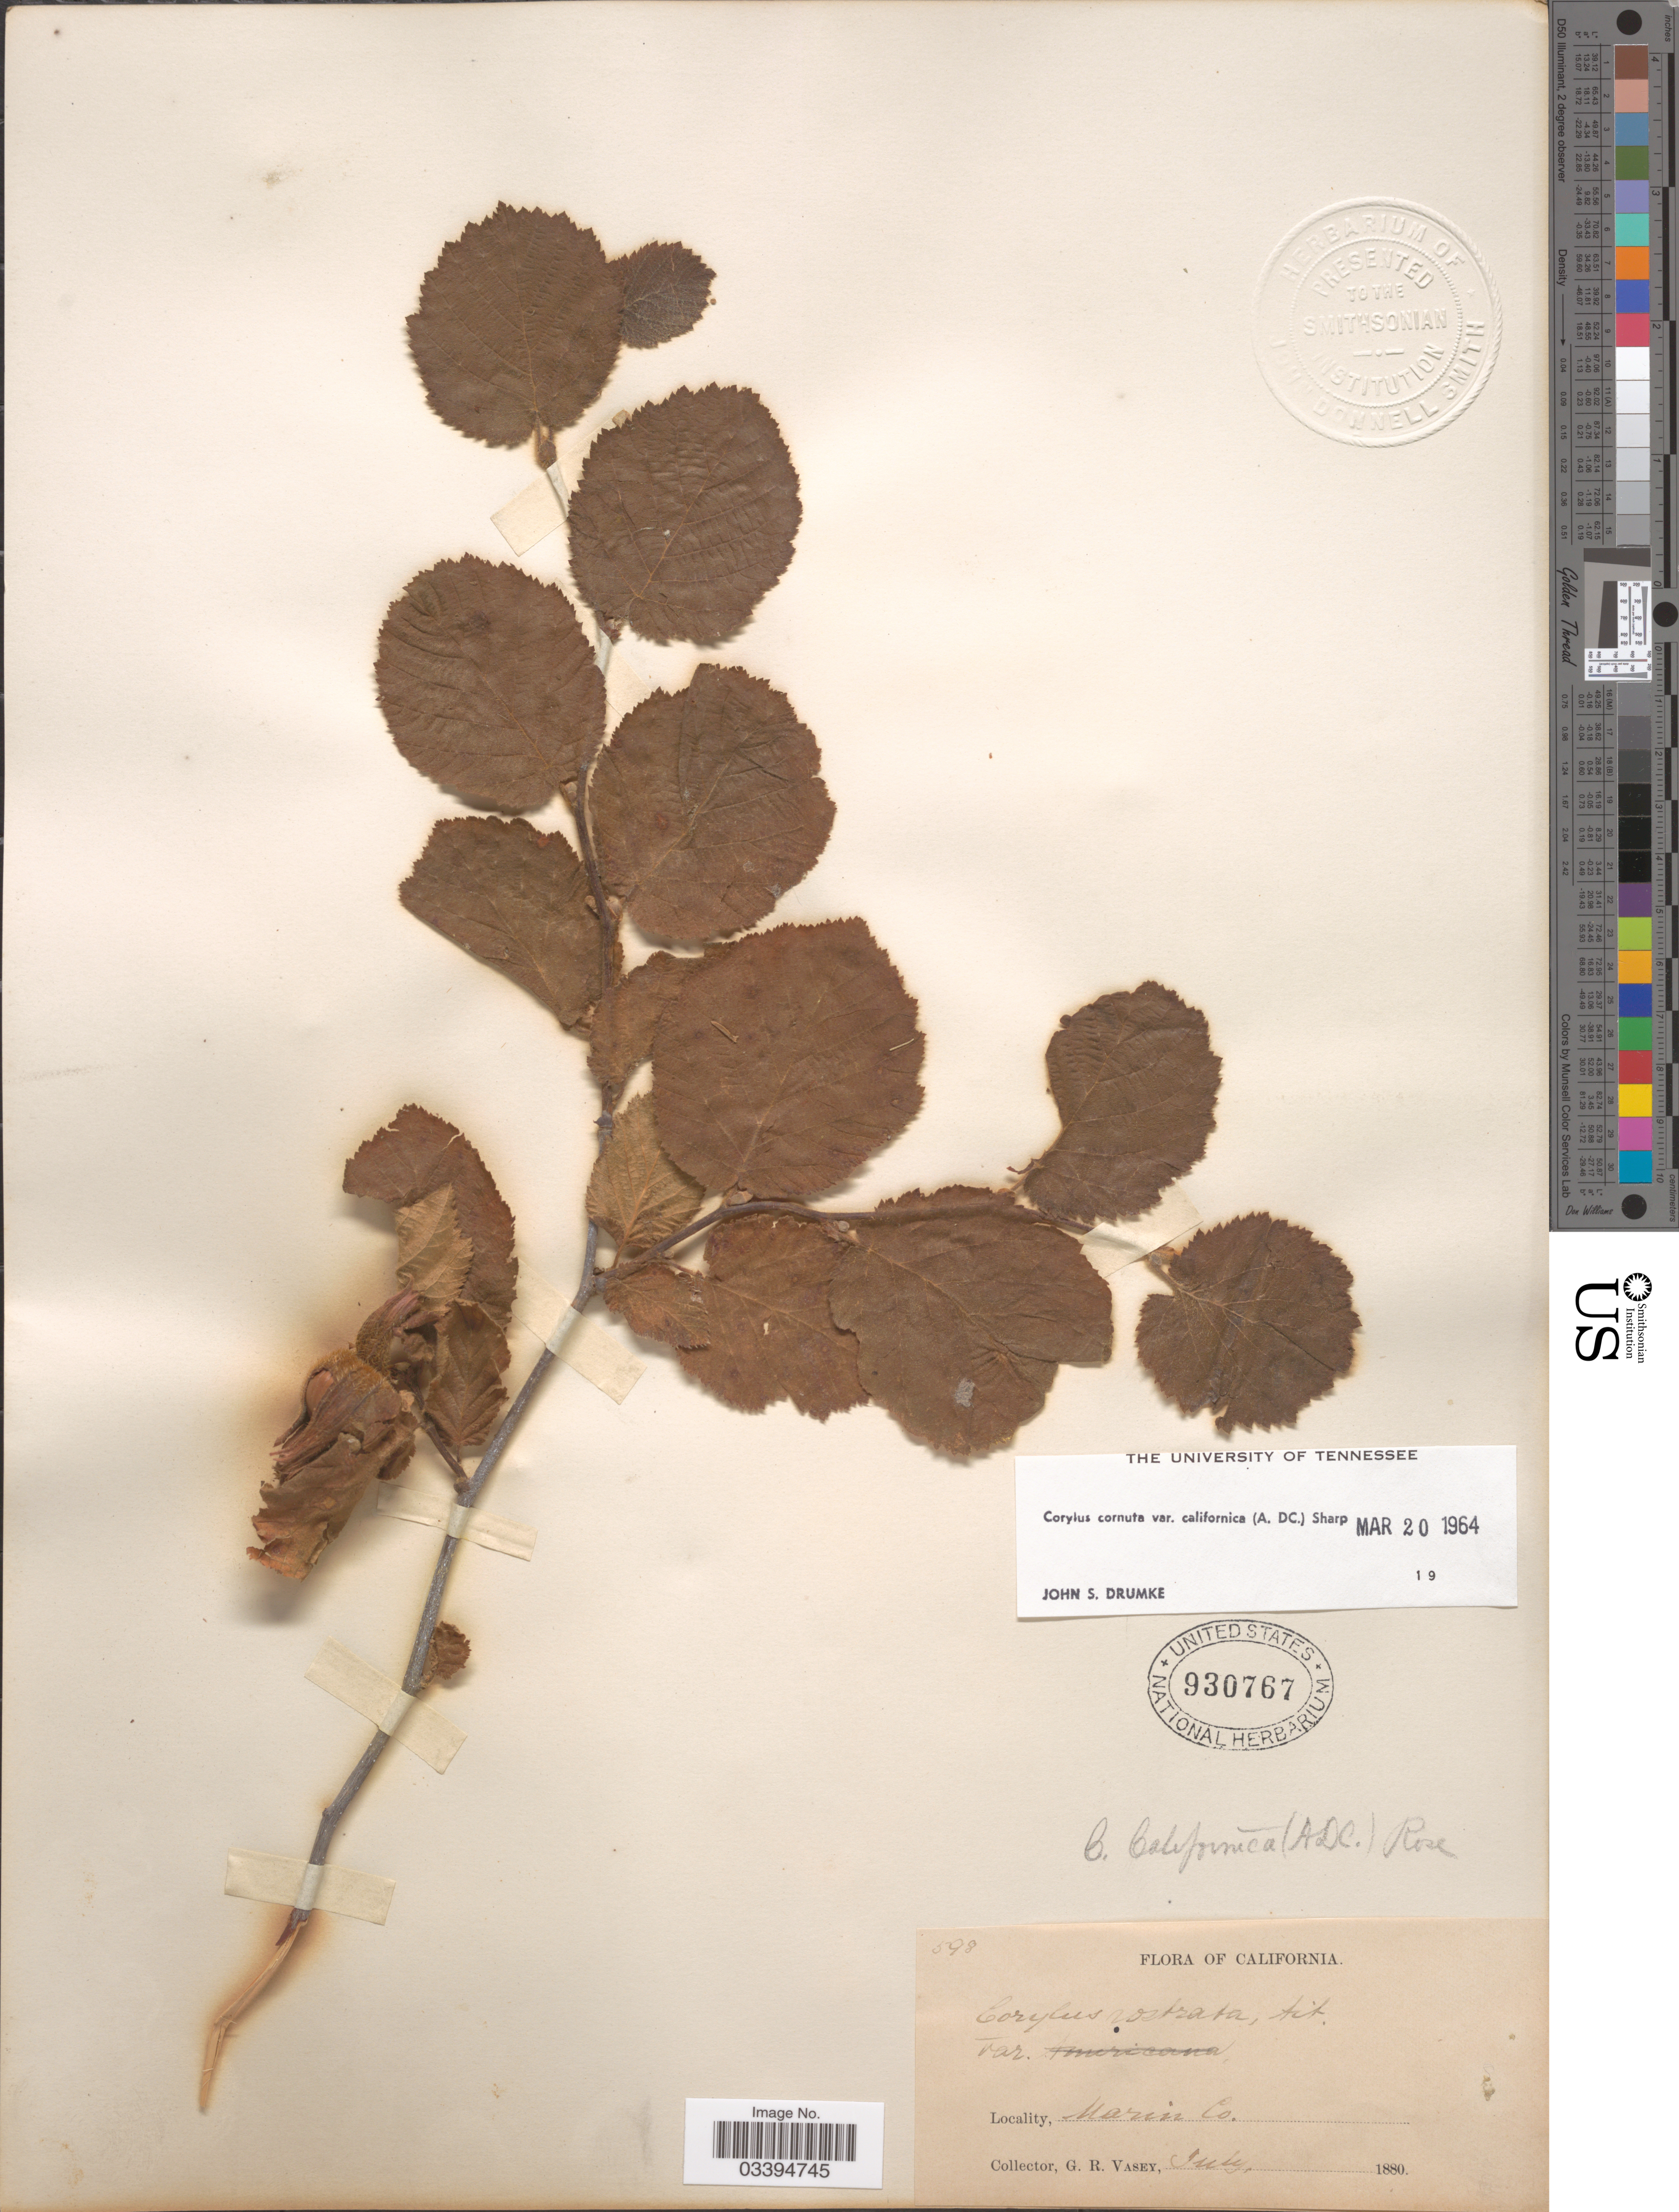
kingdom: Plantae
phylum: Tracheophyta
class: Magnoliopsida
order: Fagales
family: Betulaceae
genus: Corylus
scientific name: Corylus cornuta var. californica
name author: Marshall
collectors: G. R. Vasey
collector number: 598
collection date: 1880-07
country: United States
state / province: California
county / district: Marin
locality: Marin Co.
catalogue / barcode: US 930767